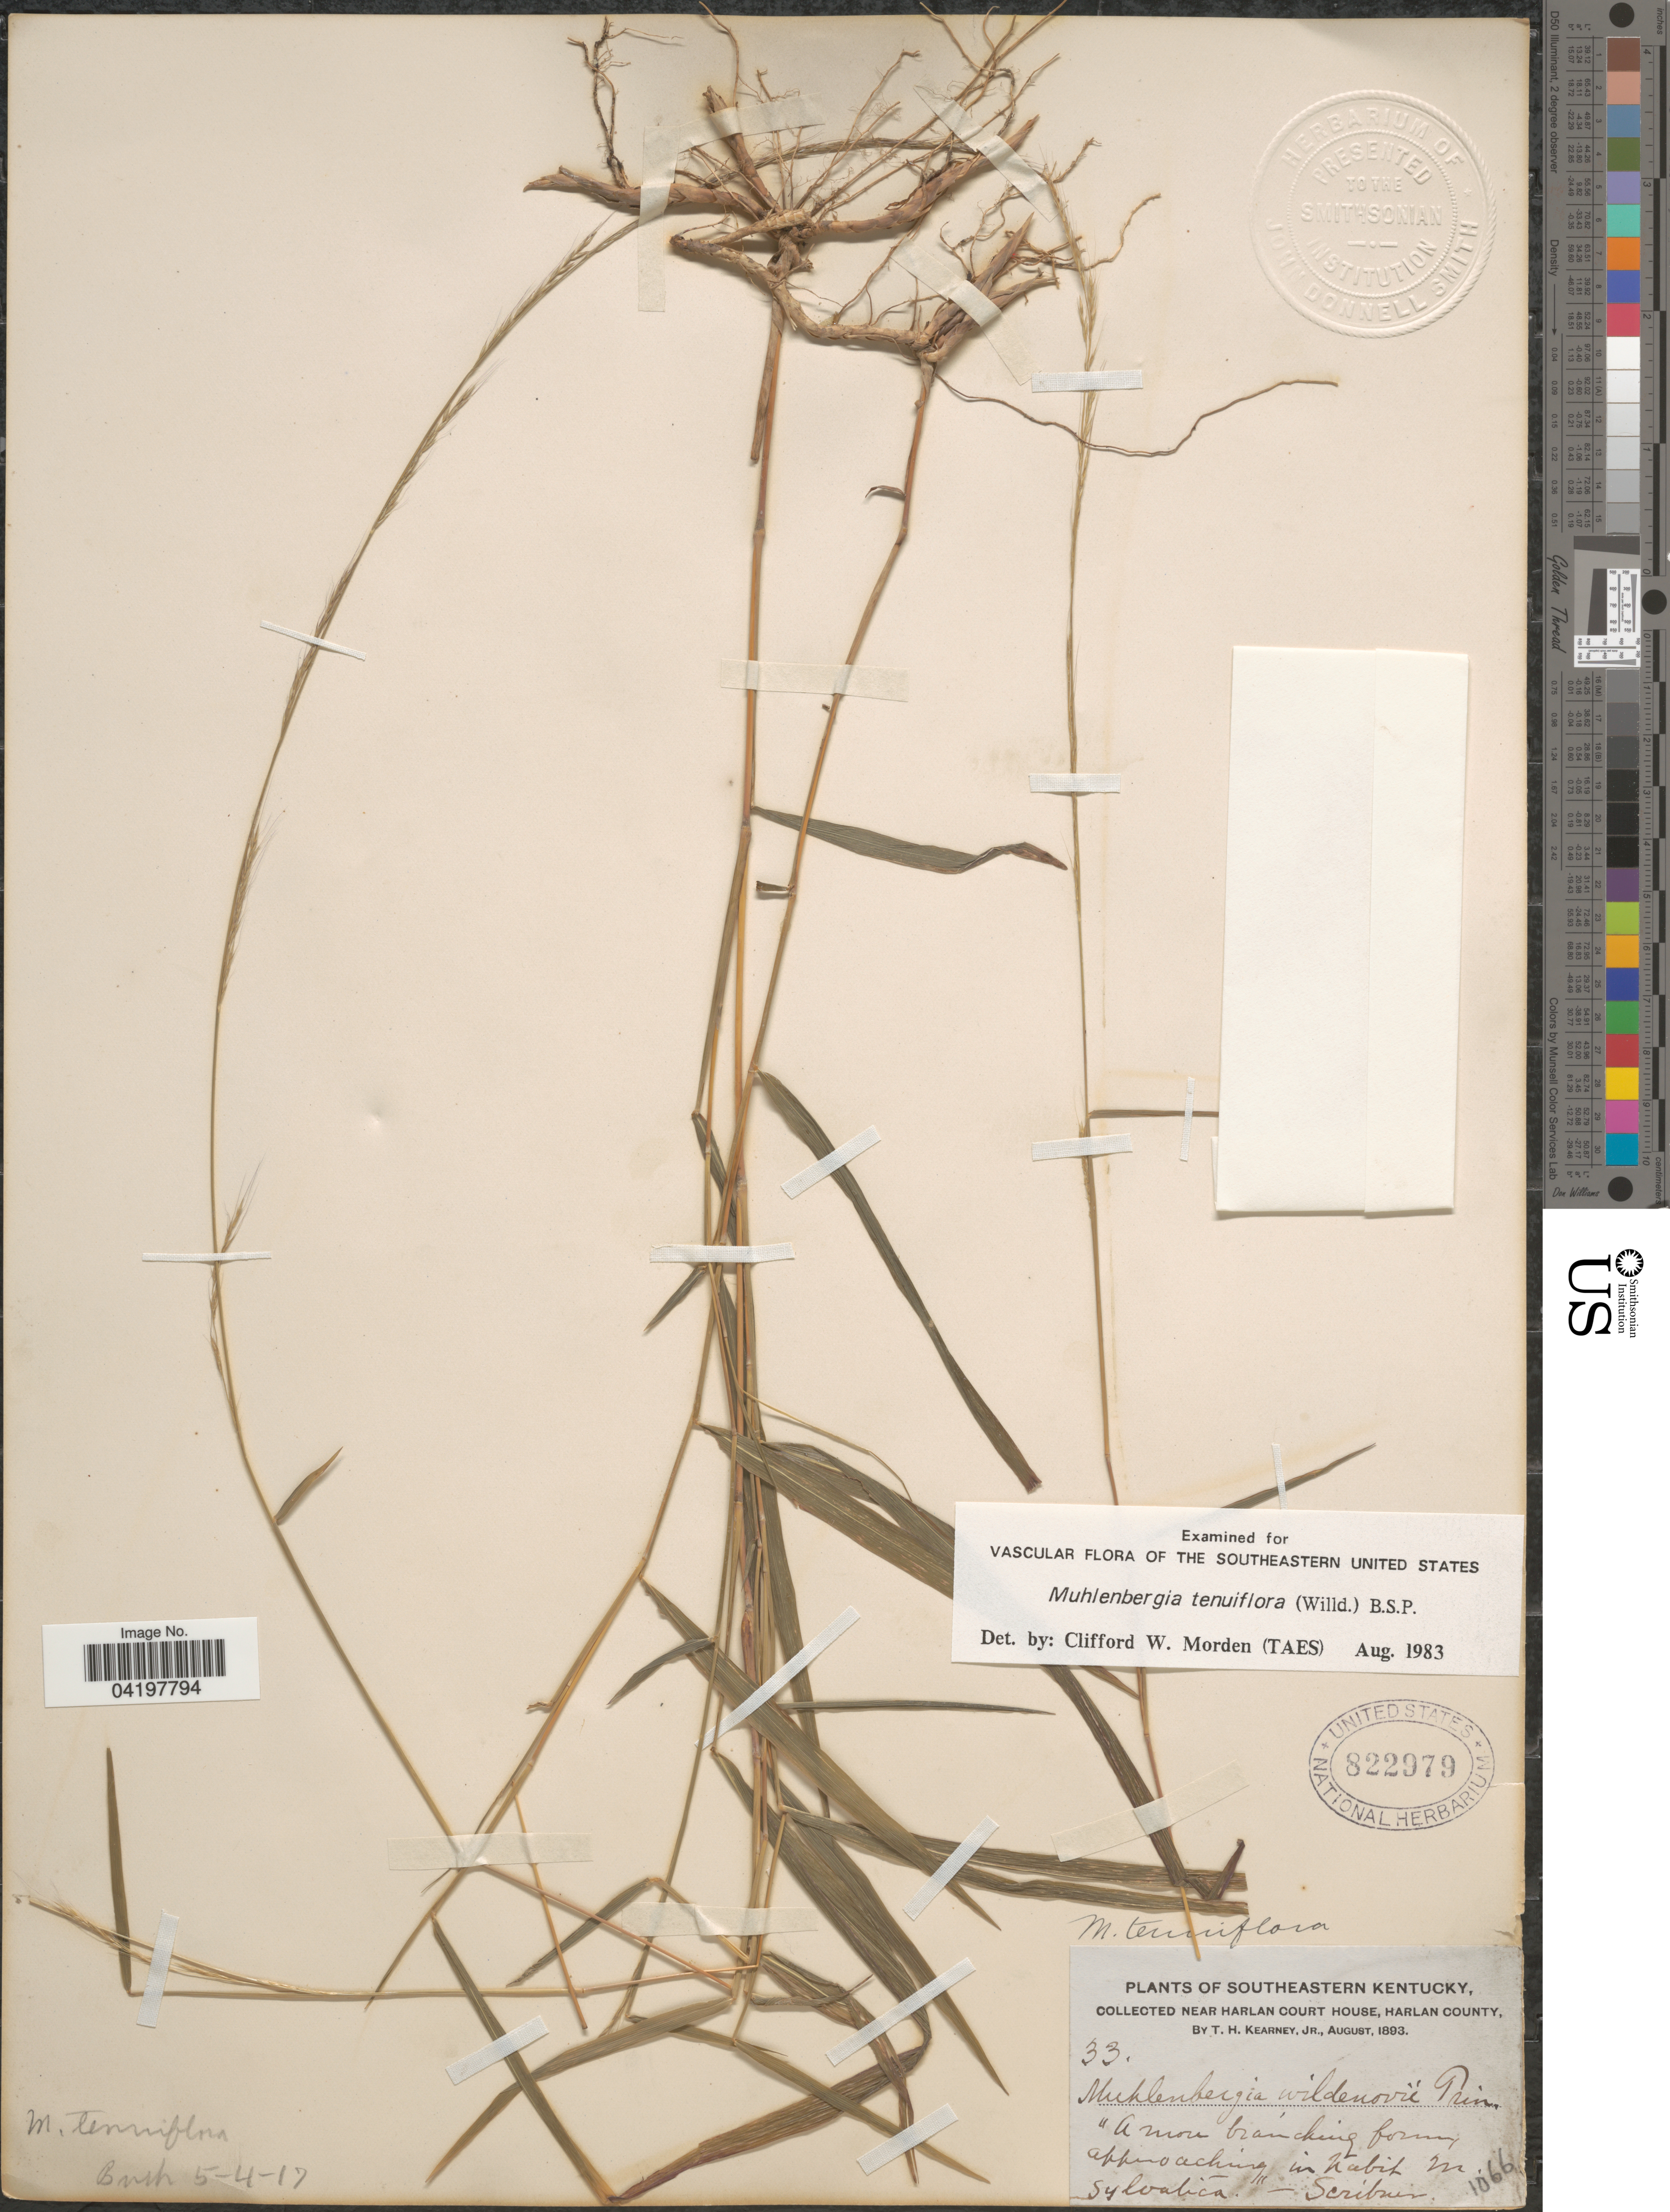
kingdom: Plantae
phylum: Tracheophyta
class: Liliopsida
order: Poales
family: Poaceae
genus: Muhlenbergia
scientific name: Muhlenbergia tenuiflora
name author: (Willd.) Britton, Stearns & Poggenb.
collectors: T. H. Kearney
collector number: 33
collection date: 1893-08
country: United States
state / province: Kentucky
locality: Southeastern Kentucky. Near Harlan Court House, Harlan County.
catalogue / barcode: US 822979